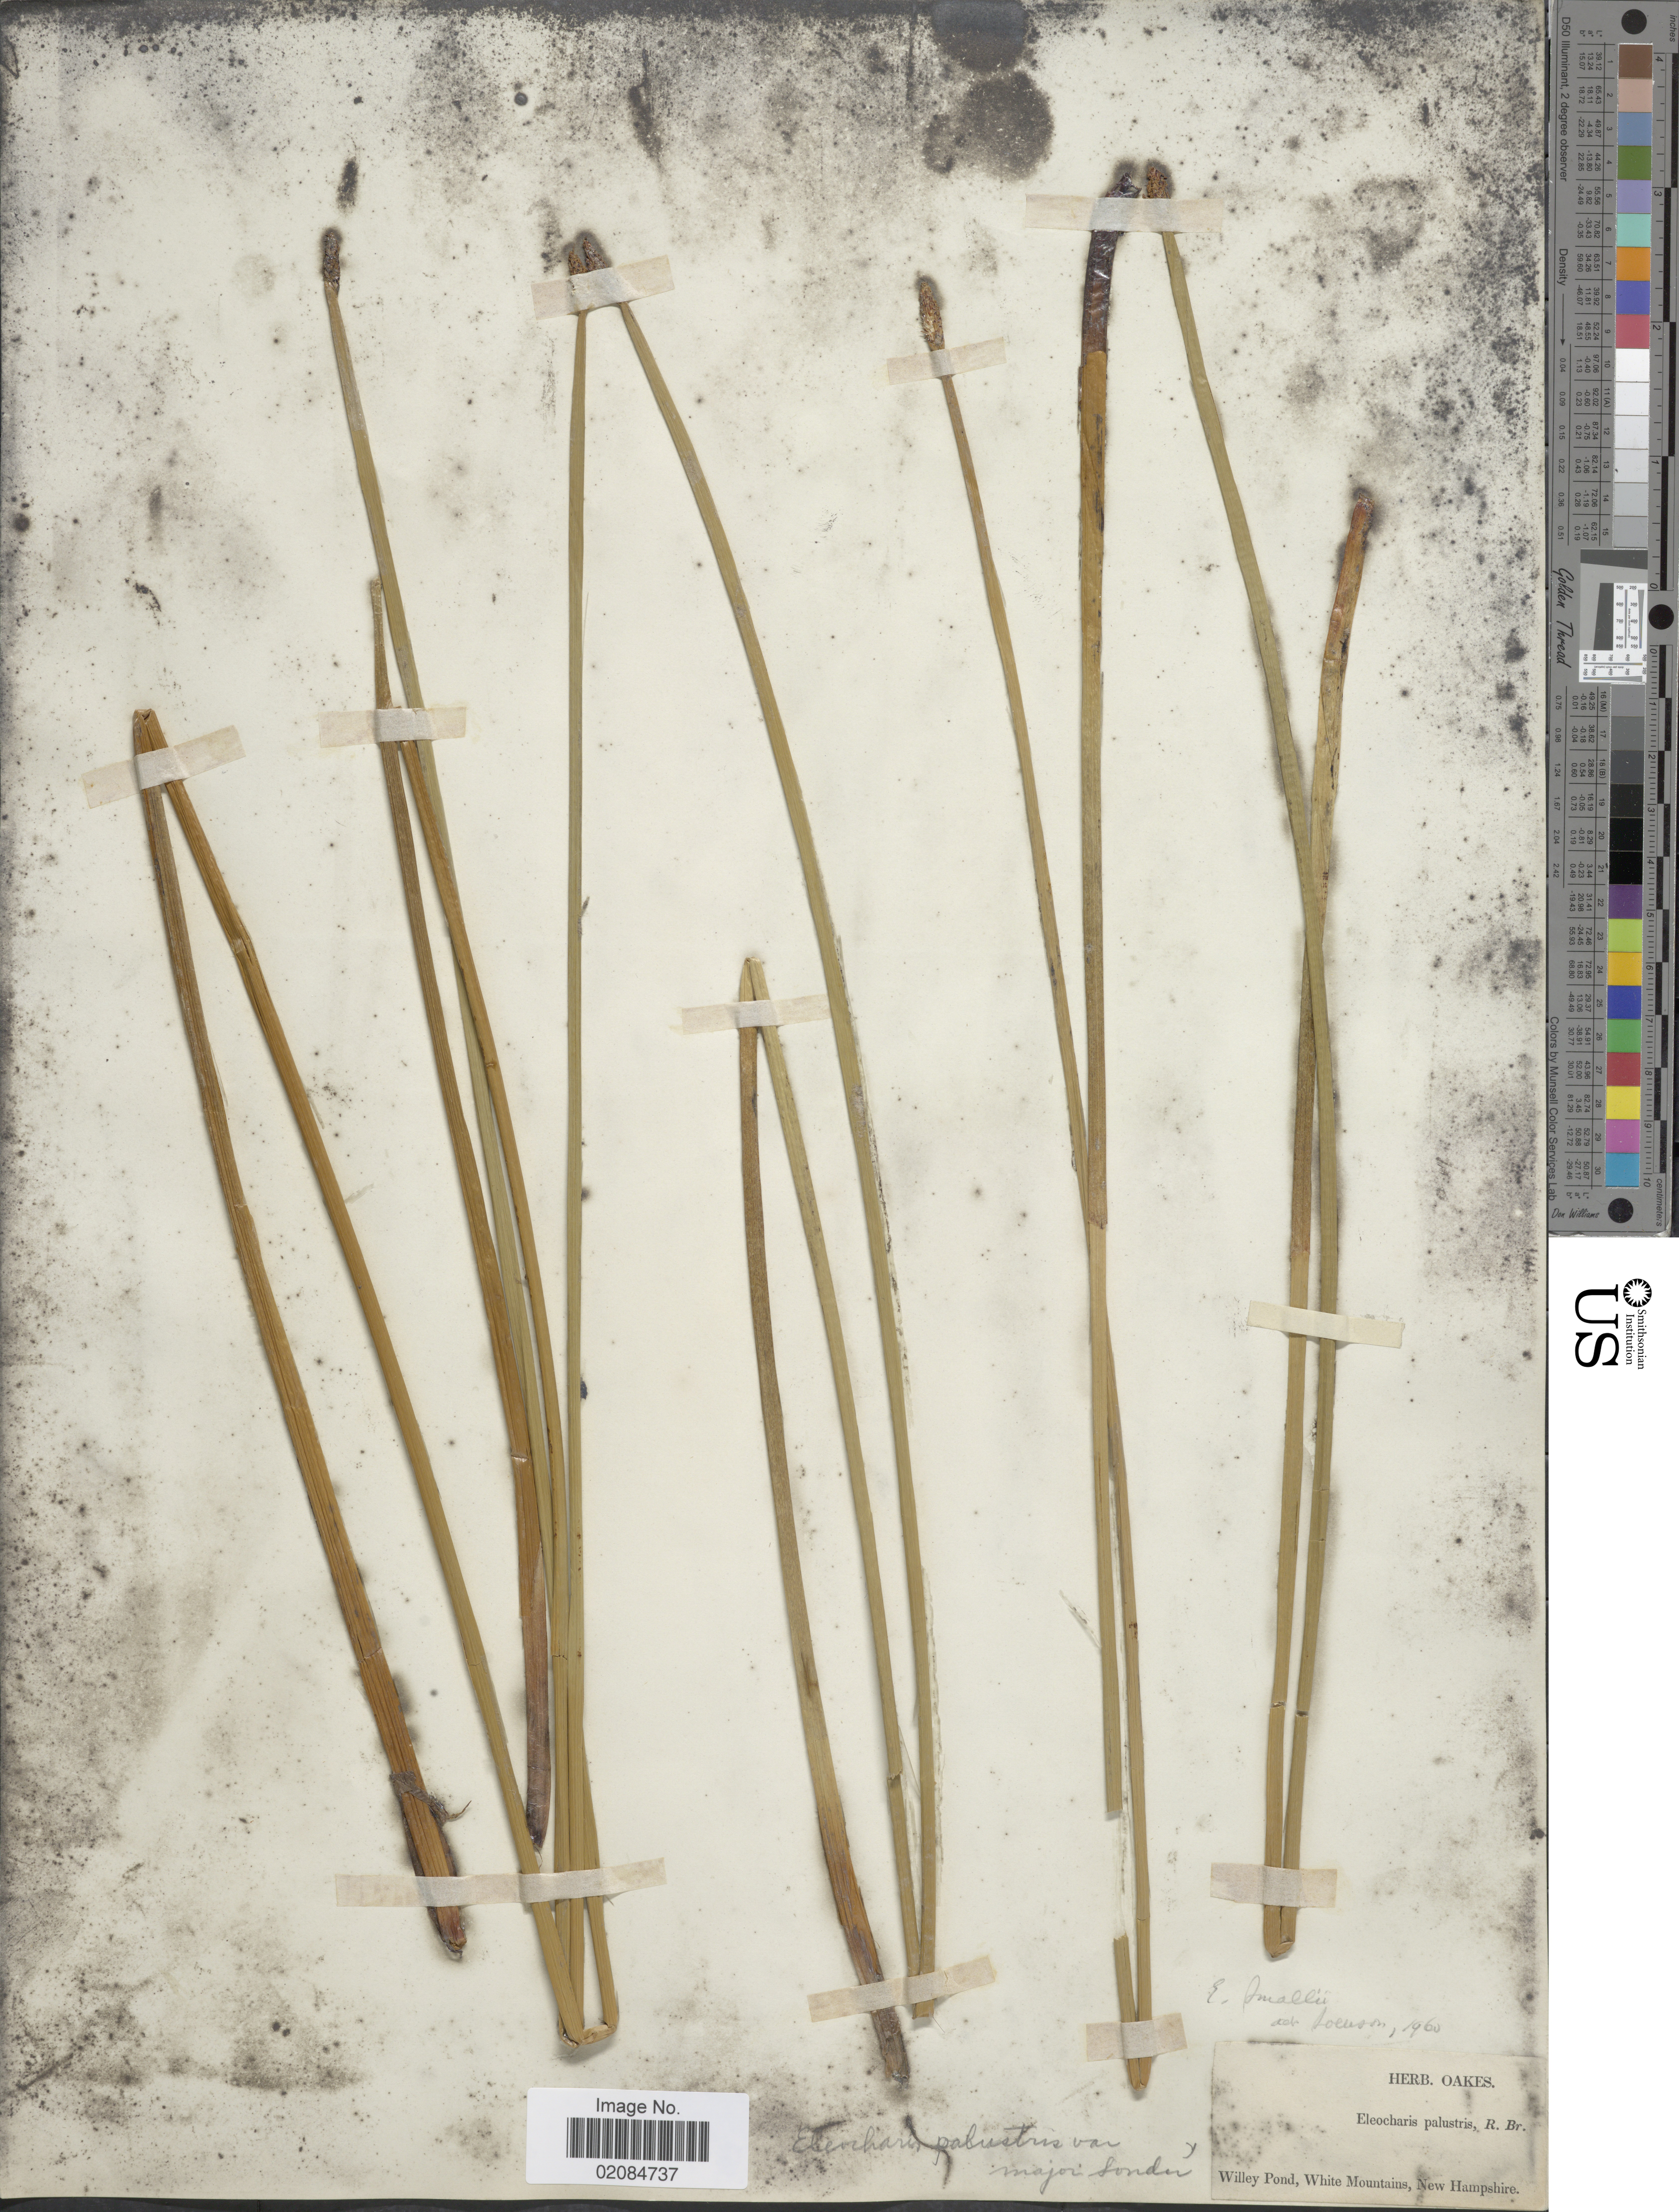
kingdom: Plantae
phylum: Tracheophyta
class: Liliopsida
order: Poales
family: Cyperaceae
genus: Eleocharis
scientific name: Eleocharis palustris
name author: (L.) Roem. & Schult.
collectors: ex herb. Oakes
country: United States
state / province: New Hampshire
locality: Willey Pond, White Mountains